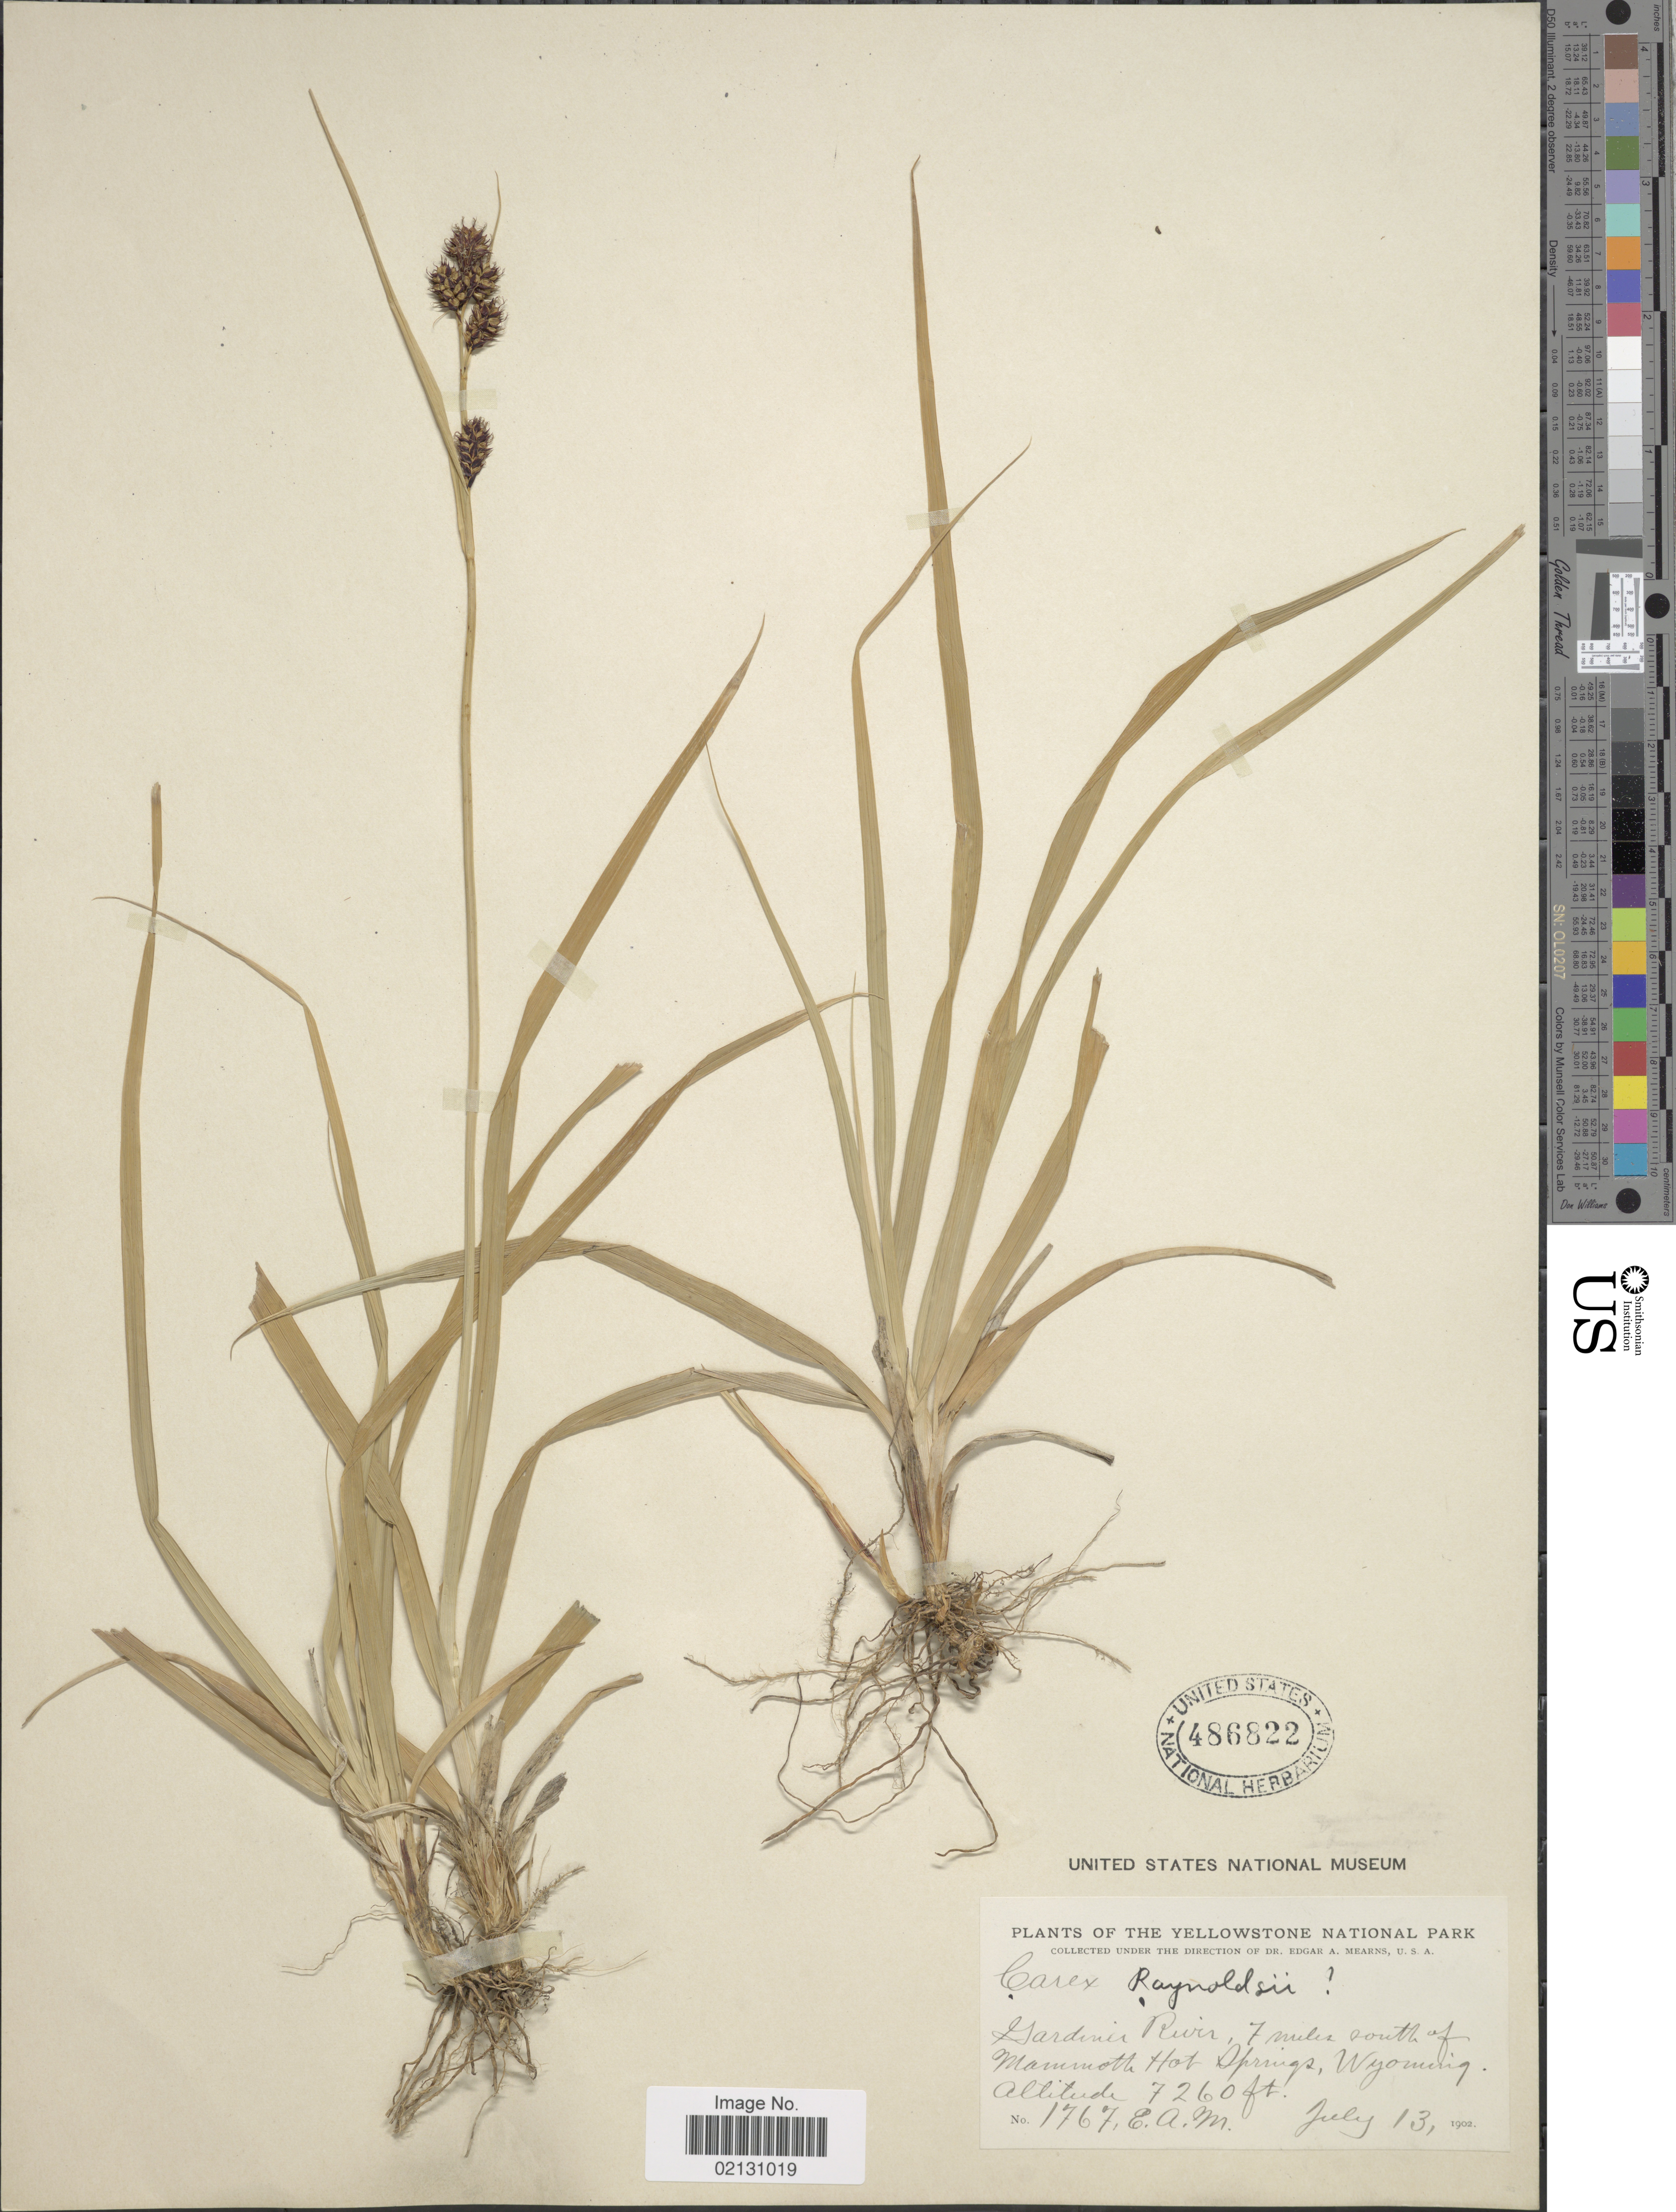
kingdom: Plantae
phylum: Tracheophyta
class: Liliopsida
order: Poales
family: Cyperaceae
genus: Carex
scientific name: Carex raynoldsii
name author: Dewey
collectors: E. A. Mearns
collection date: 1902-07-13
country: United States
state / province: Wyoming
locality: The Yellowstone National Park, Gardiner River, 7 miles south of Mammoth Hot Springs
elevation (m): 2213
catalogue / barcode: US 486822